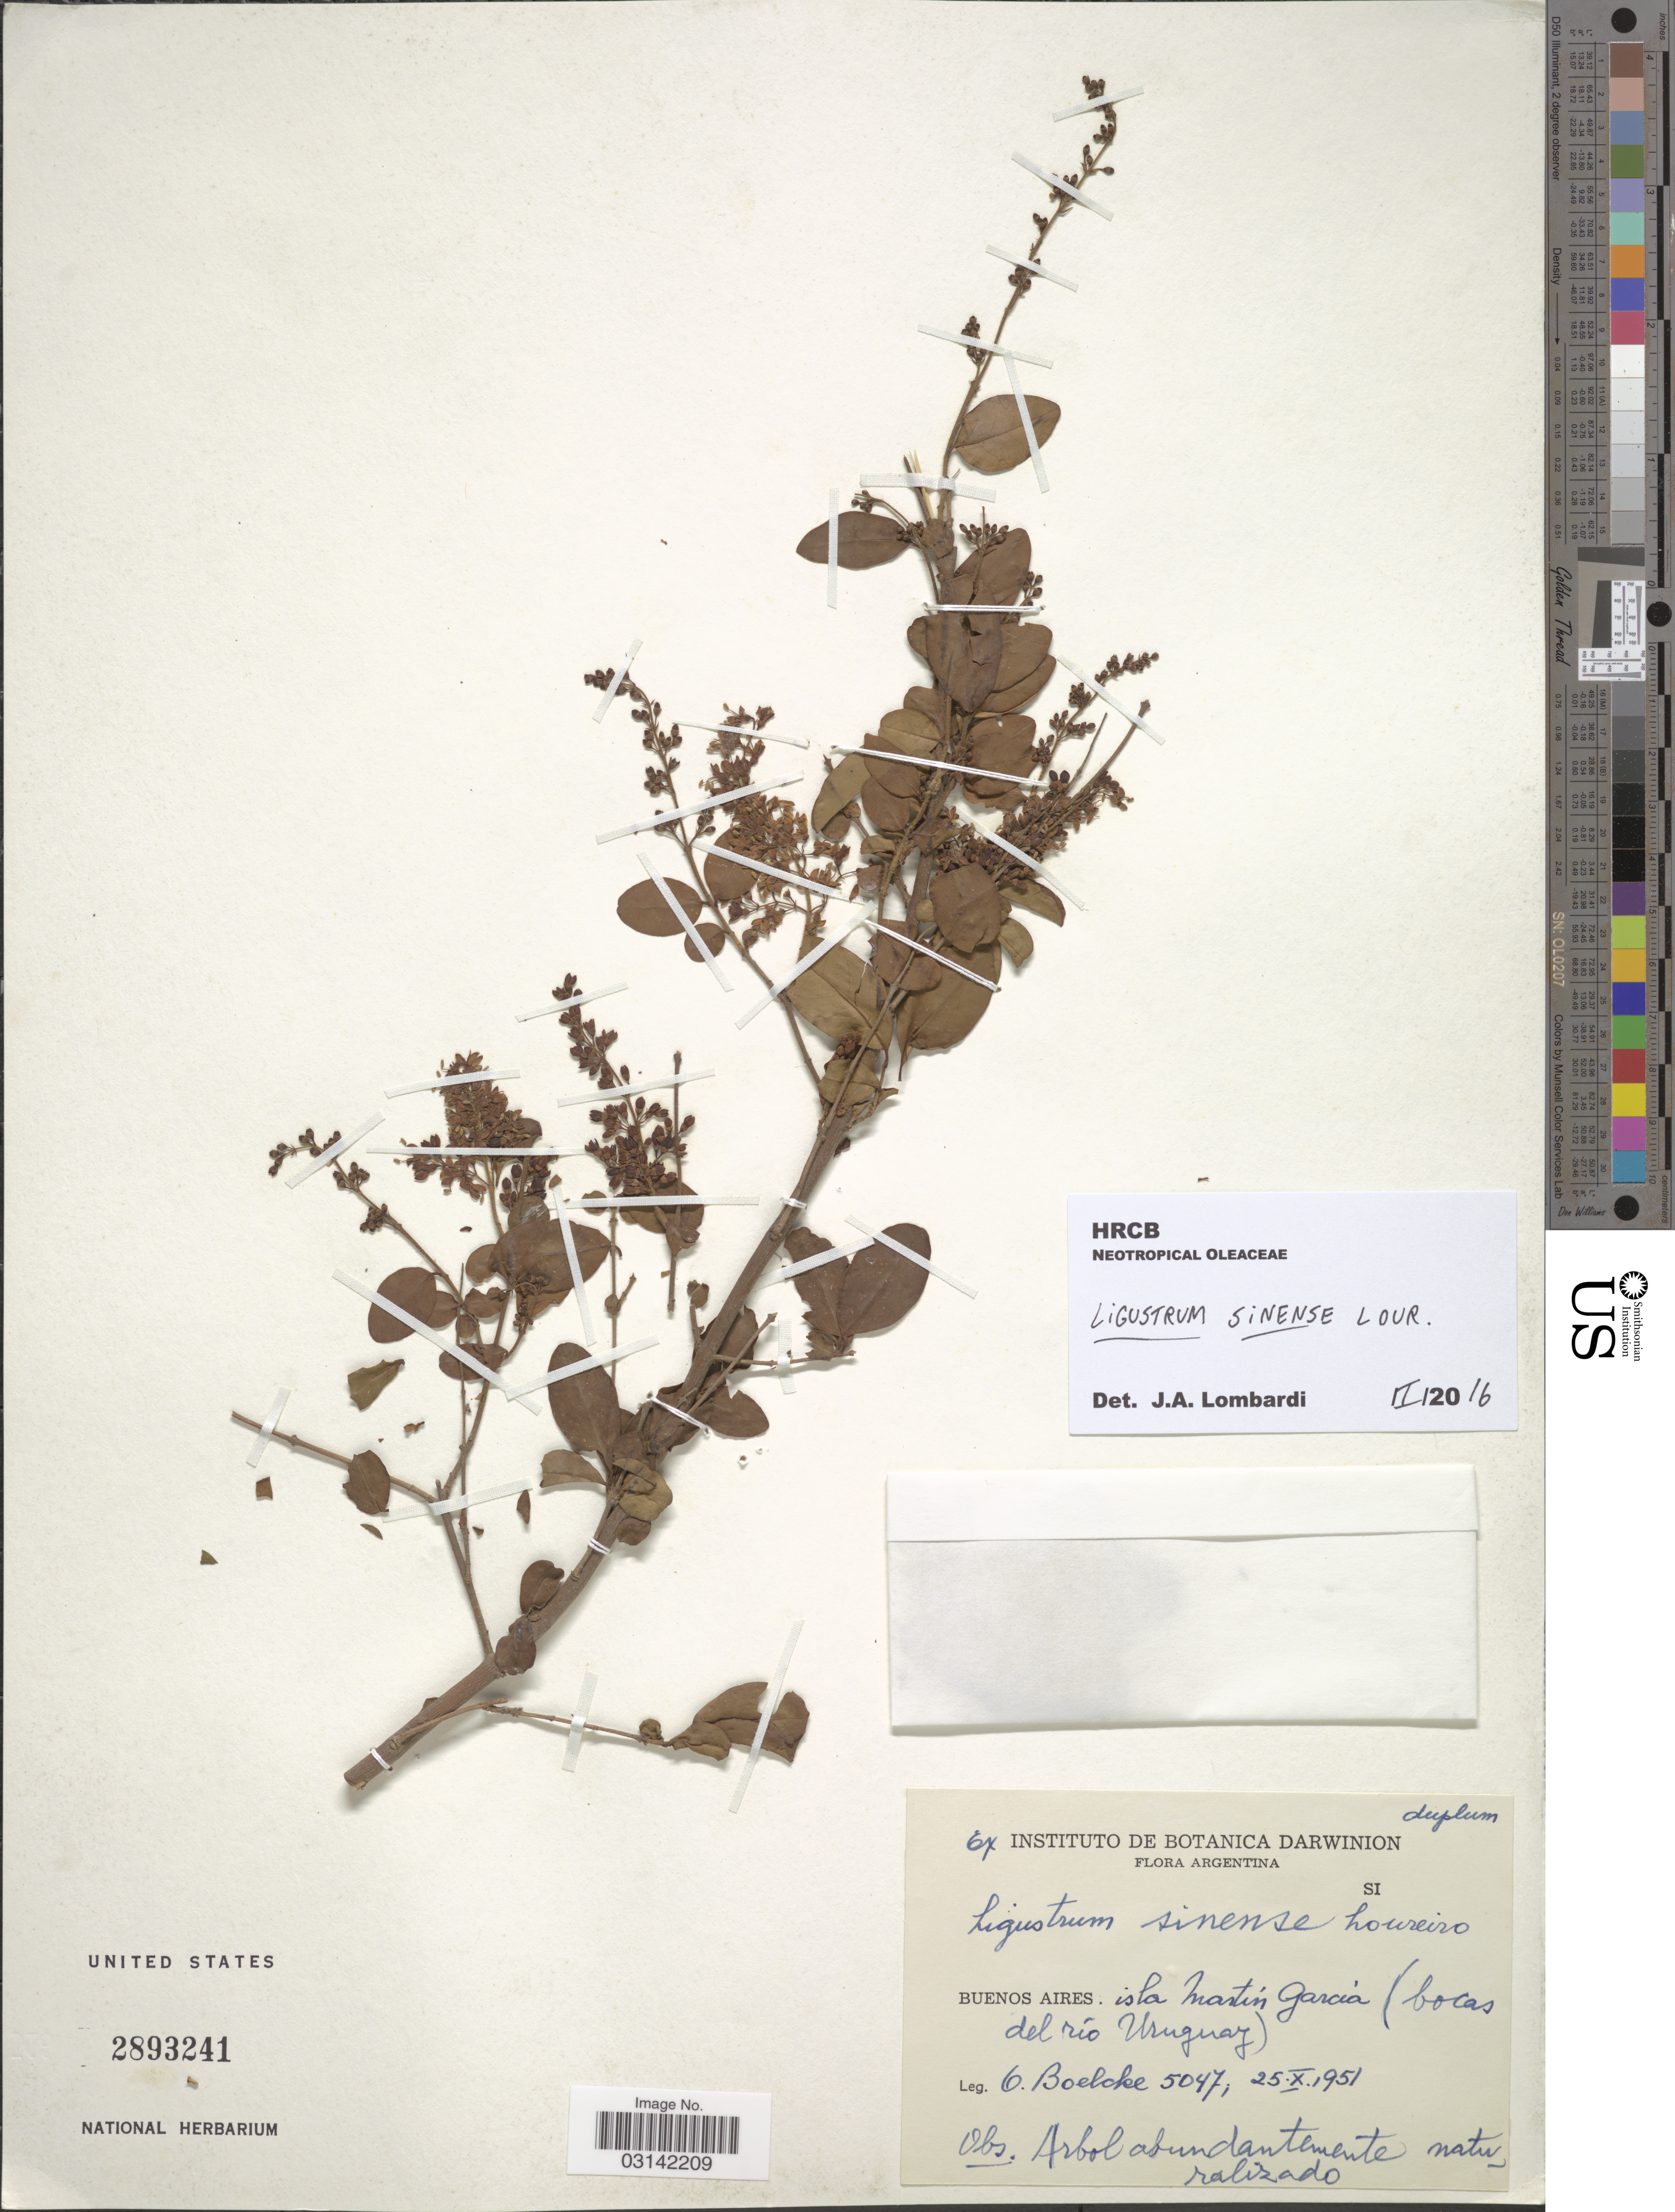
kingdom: Plantae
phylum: Tracheophyta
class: Magnoliopsida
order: Lamiales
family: Oleaceae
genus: Ligustrum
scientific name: Ligustrum sinense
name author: Lour.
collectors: O. Boelcke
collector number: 5047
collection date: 1951-10-25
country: Argentina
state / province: Buenos Aires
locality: Isla Martín García (bocas del río Uruguay).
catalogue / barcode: US 2893241